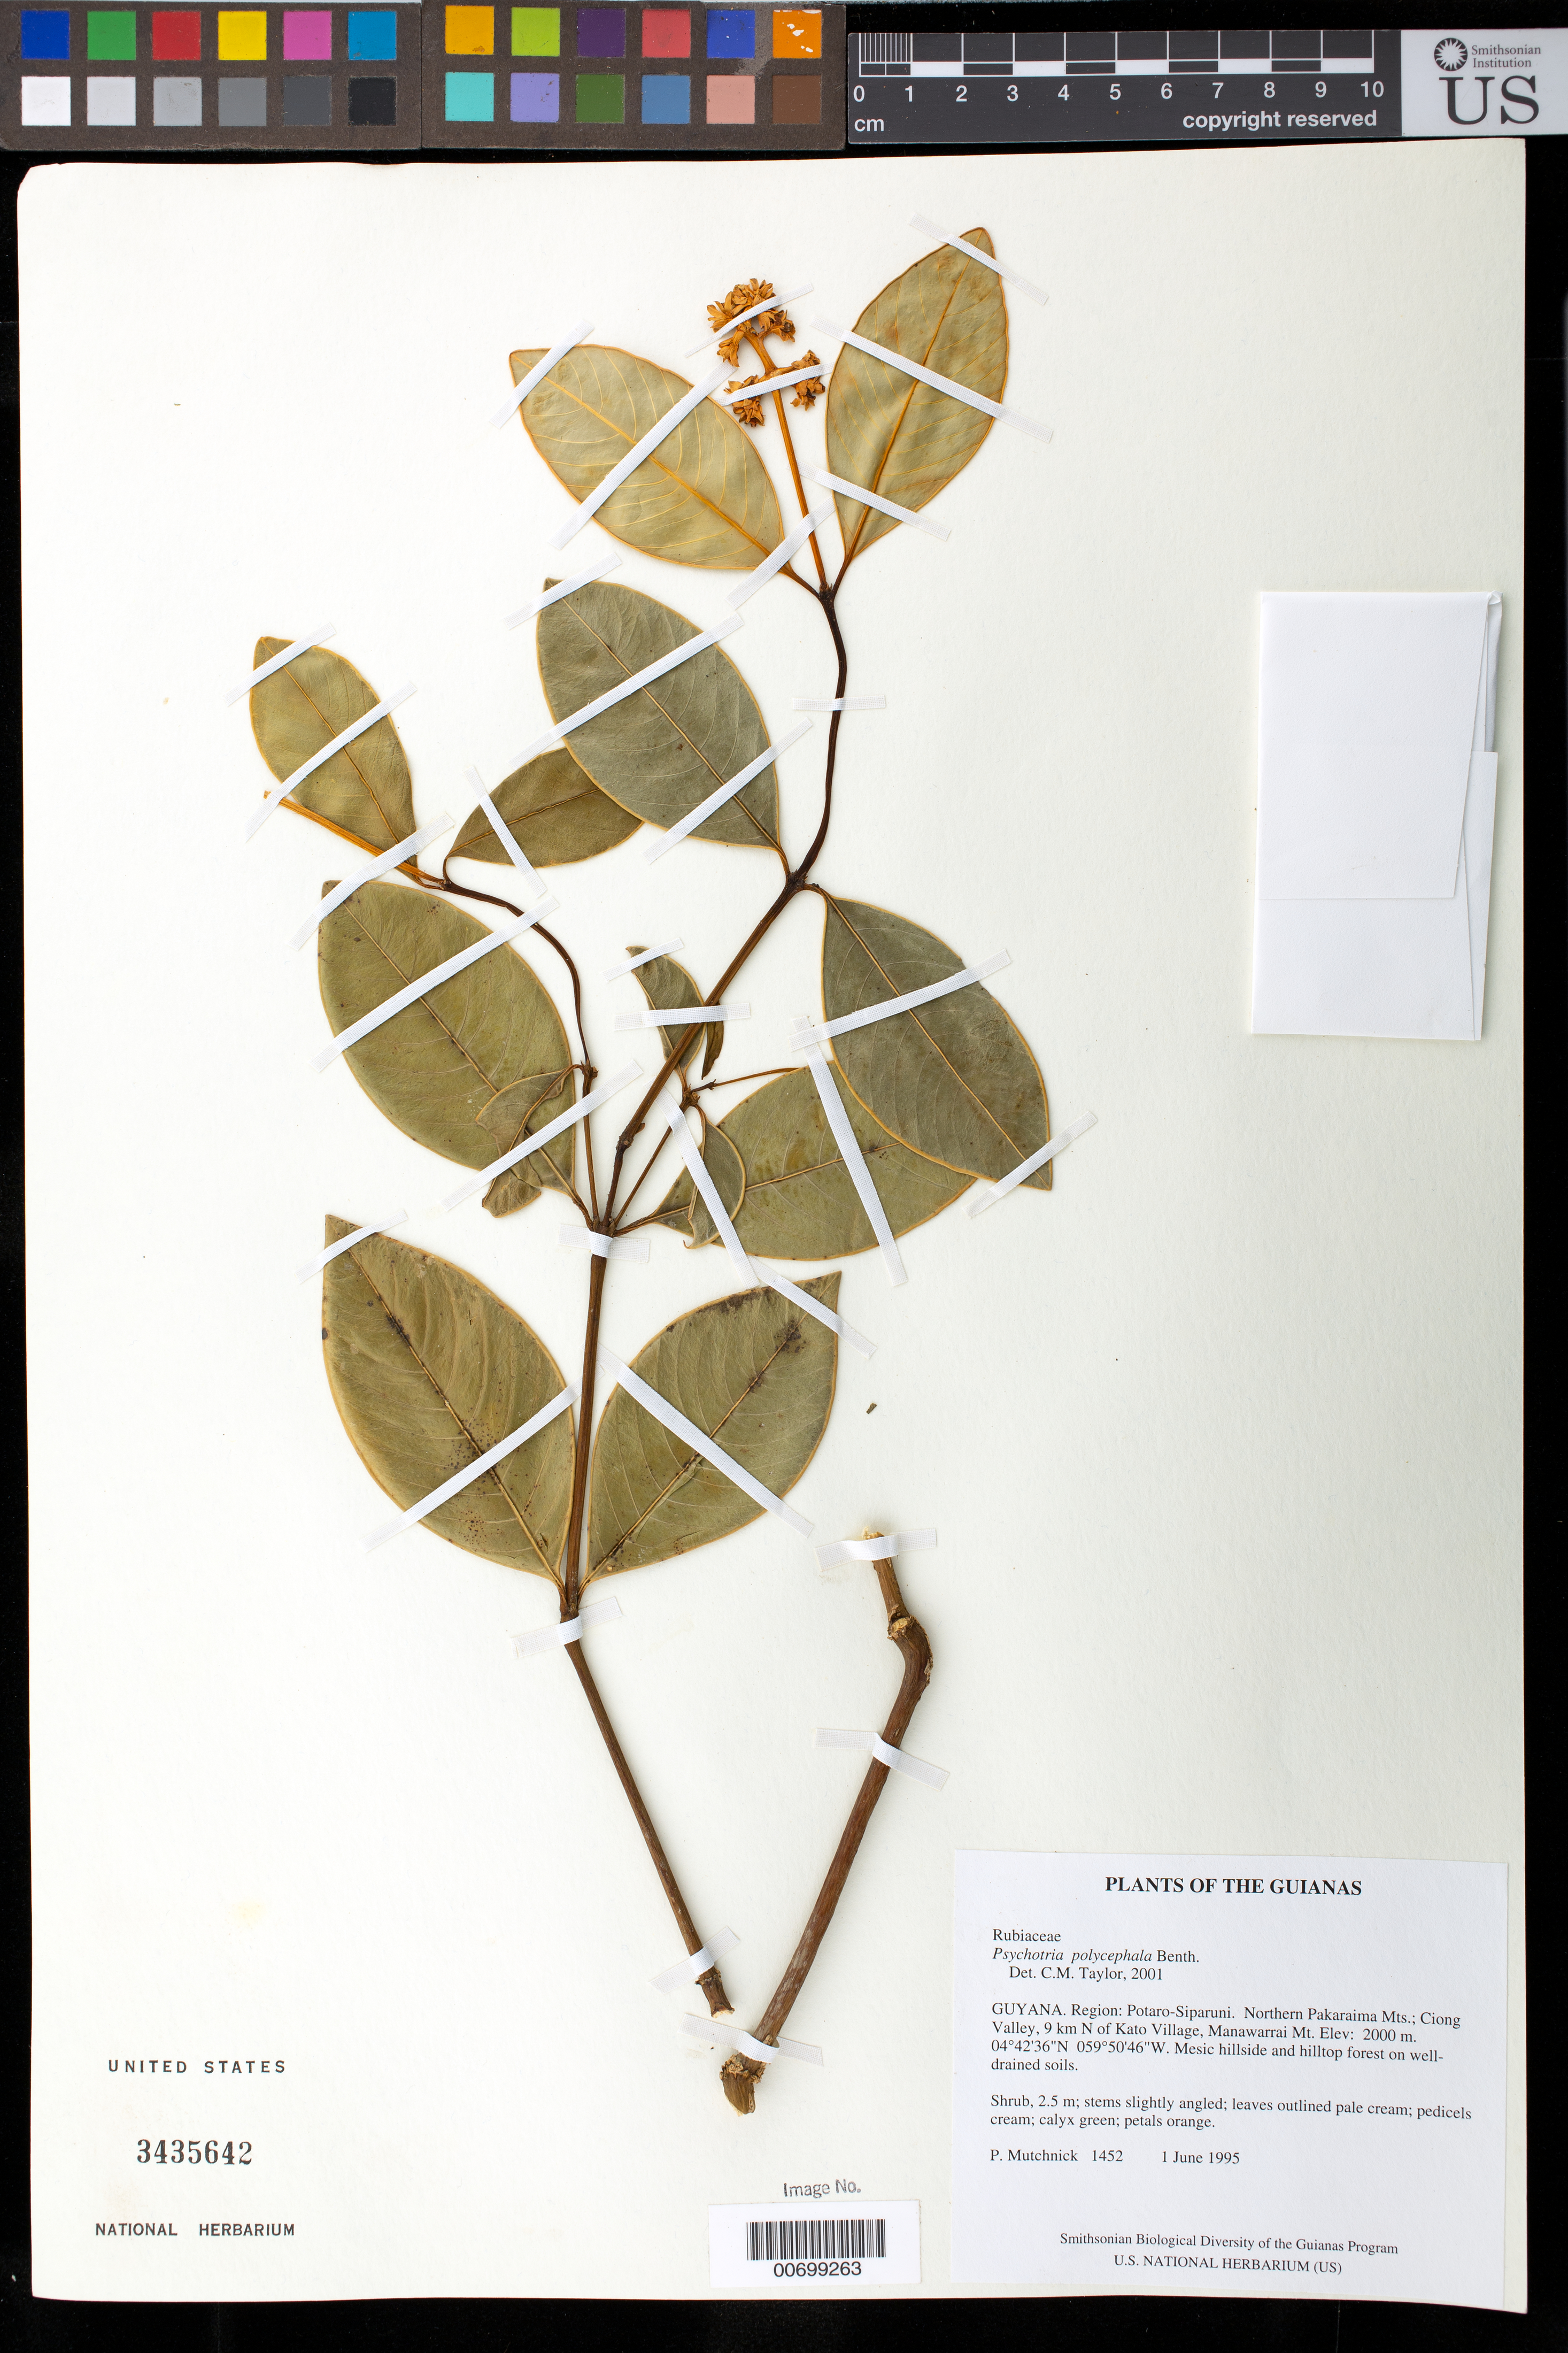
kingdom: Plantae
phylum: Tracheophyta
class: Magnoliopsida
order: Gentianales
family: Rubiaceae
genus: Palicourea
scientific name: Palicourea polycephala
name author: (Benth.) Delprete & J.H. Kirkbr.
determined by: Kirkbride, J. H., Jr.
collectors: P. Mutchnick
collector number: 1452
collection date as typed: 1 June 1995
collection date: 1995-06-01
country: Guyana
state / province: Potaro-Siparuni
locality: Northern Pakaraima Mts.; Ciong Valley, 9 km N of Kato Village, Manawarrai Mt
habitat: Mesic hillside and hilltop forest on well-drained soils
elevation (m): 2000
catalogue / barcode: US 3435642